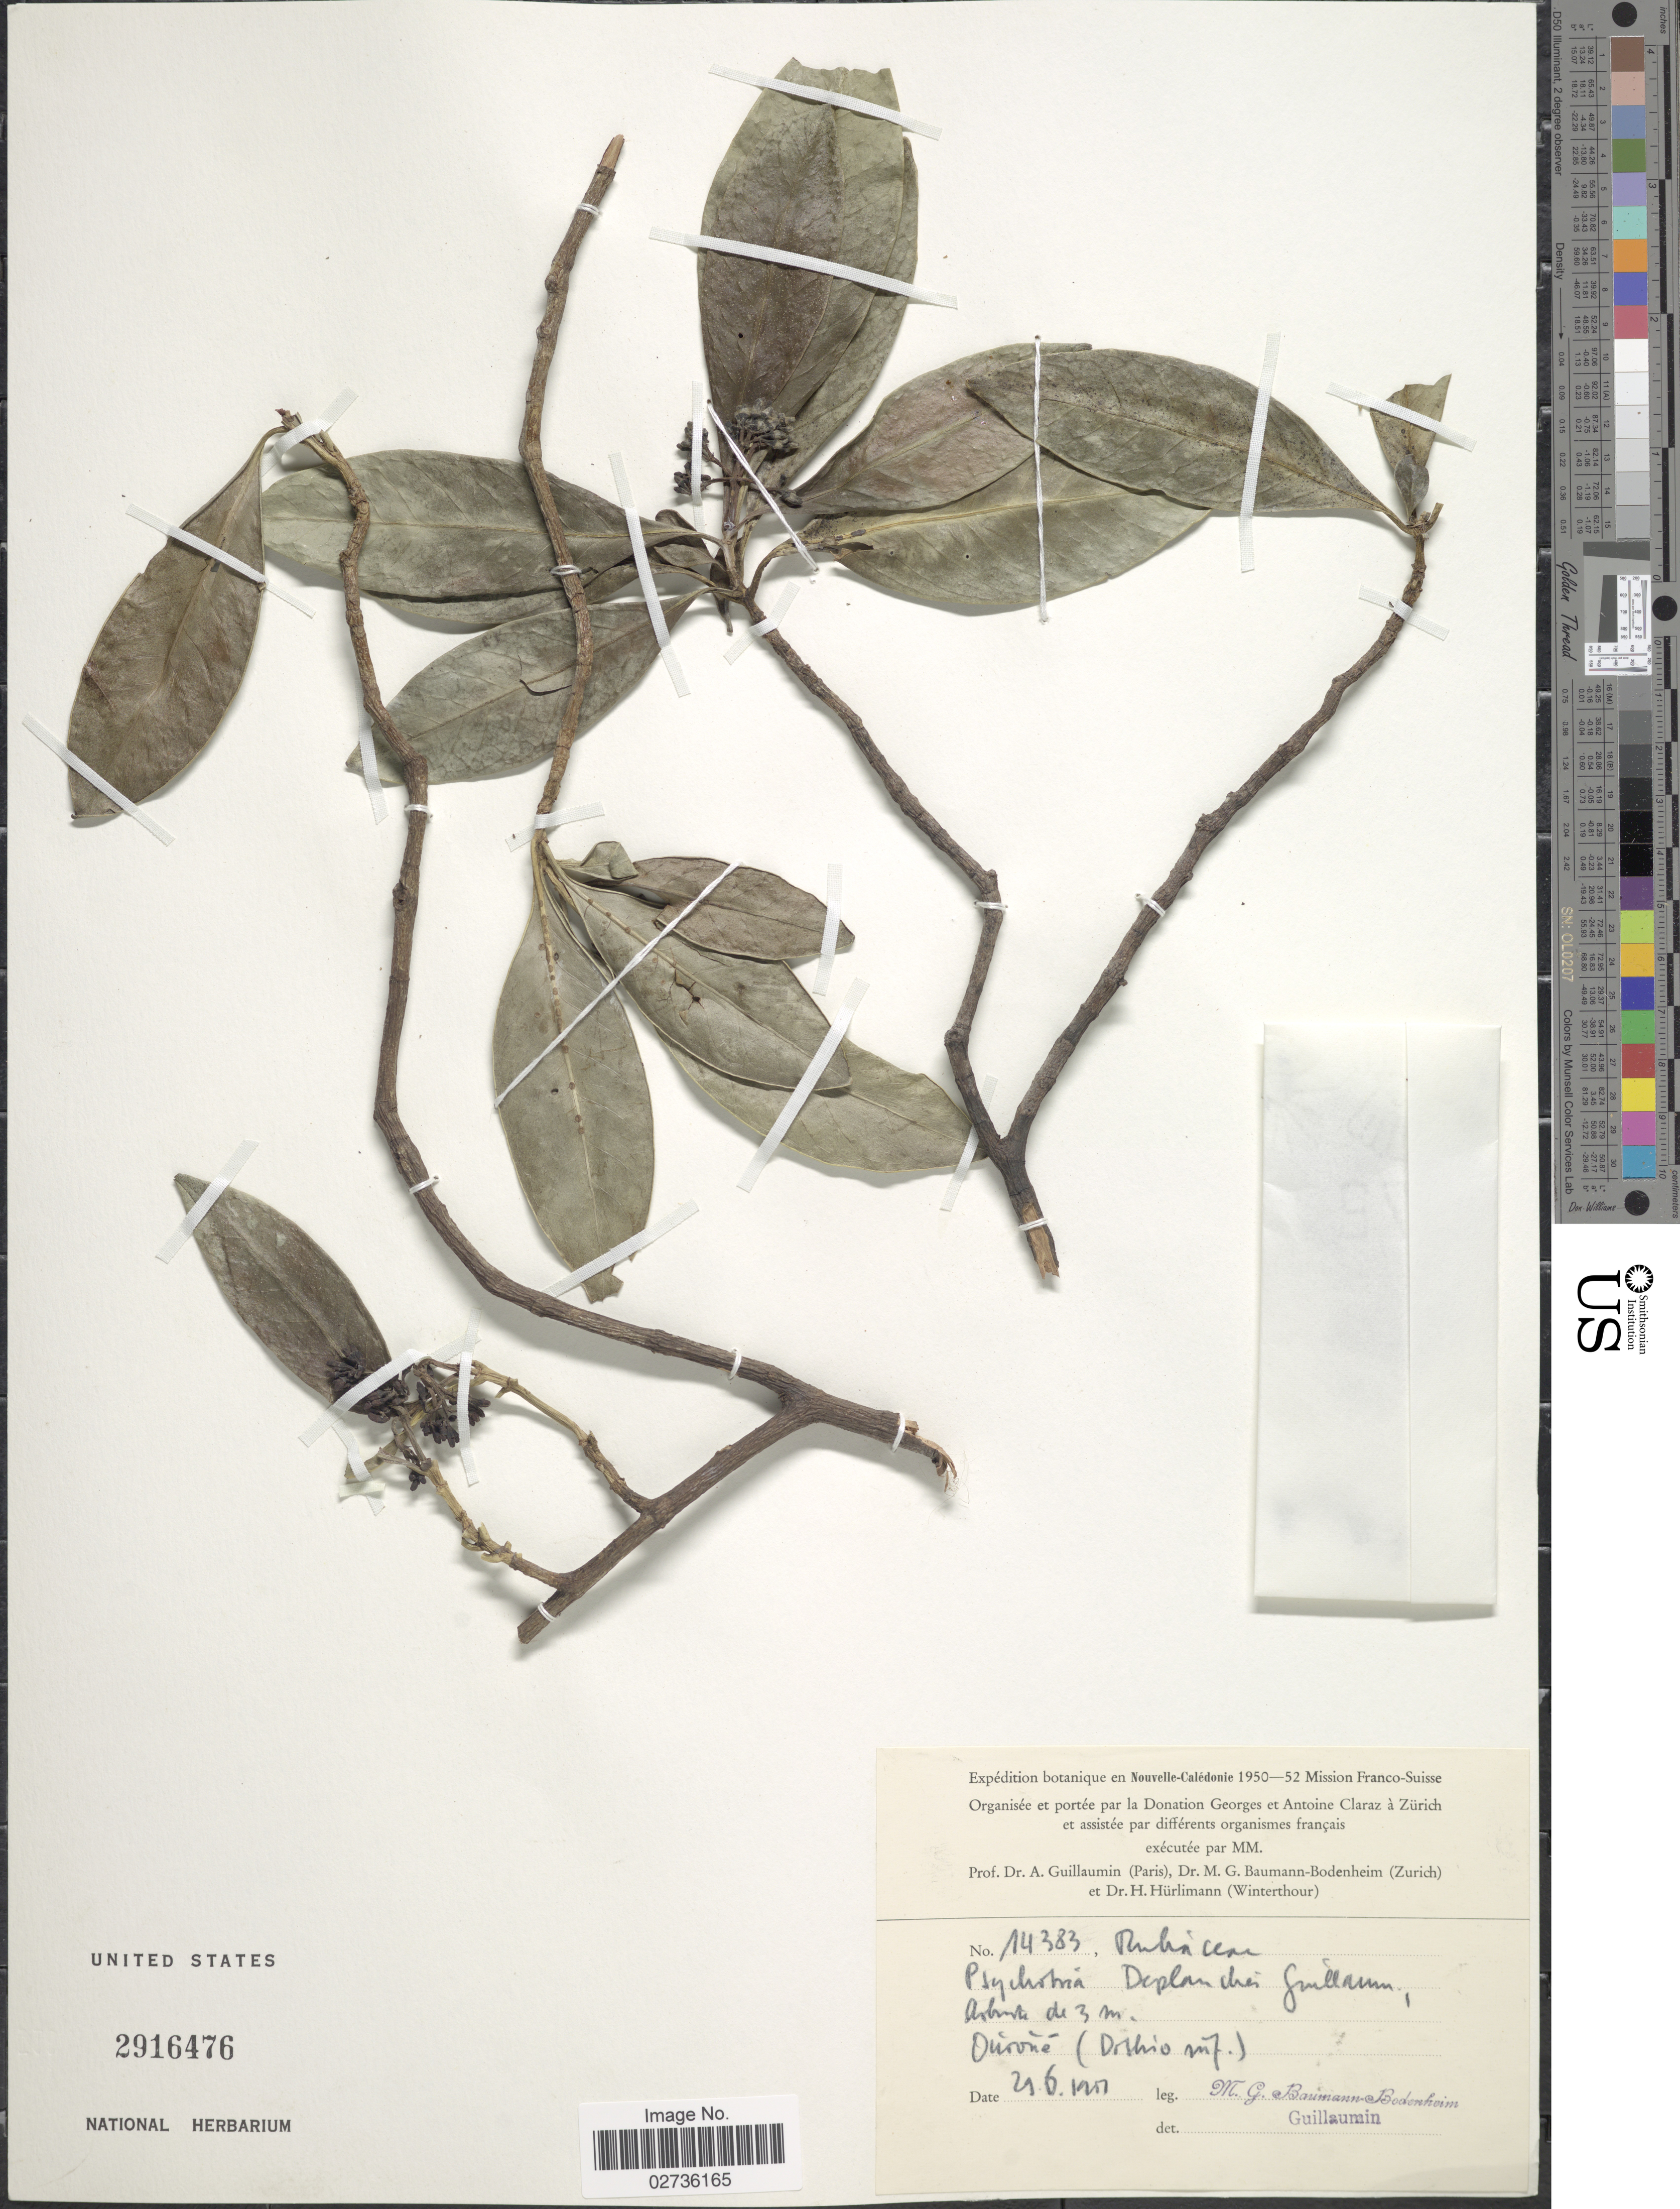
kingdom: Plantae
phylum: Tracheophyta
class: Magnoliopsida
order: Gentianales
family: Rubiaceae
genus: Psychotria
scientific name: Psychotria deplanchei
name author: (Beauvis.) Guillaumin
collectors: M. G. Baumann-Bodenheim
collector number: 14383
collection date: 1951-06-29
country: New Caledonia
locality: Nouvelle Caledonie. Ousone (Doshio m7) [interpreted]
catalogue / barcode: US 2916476